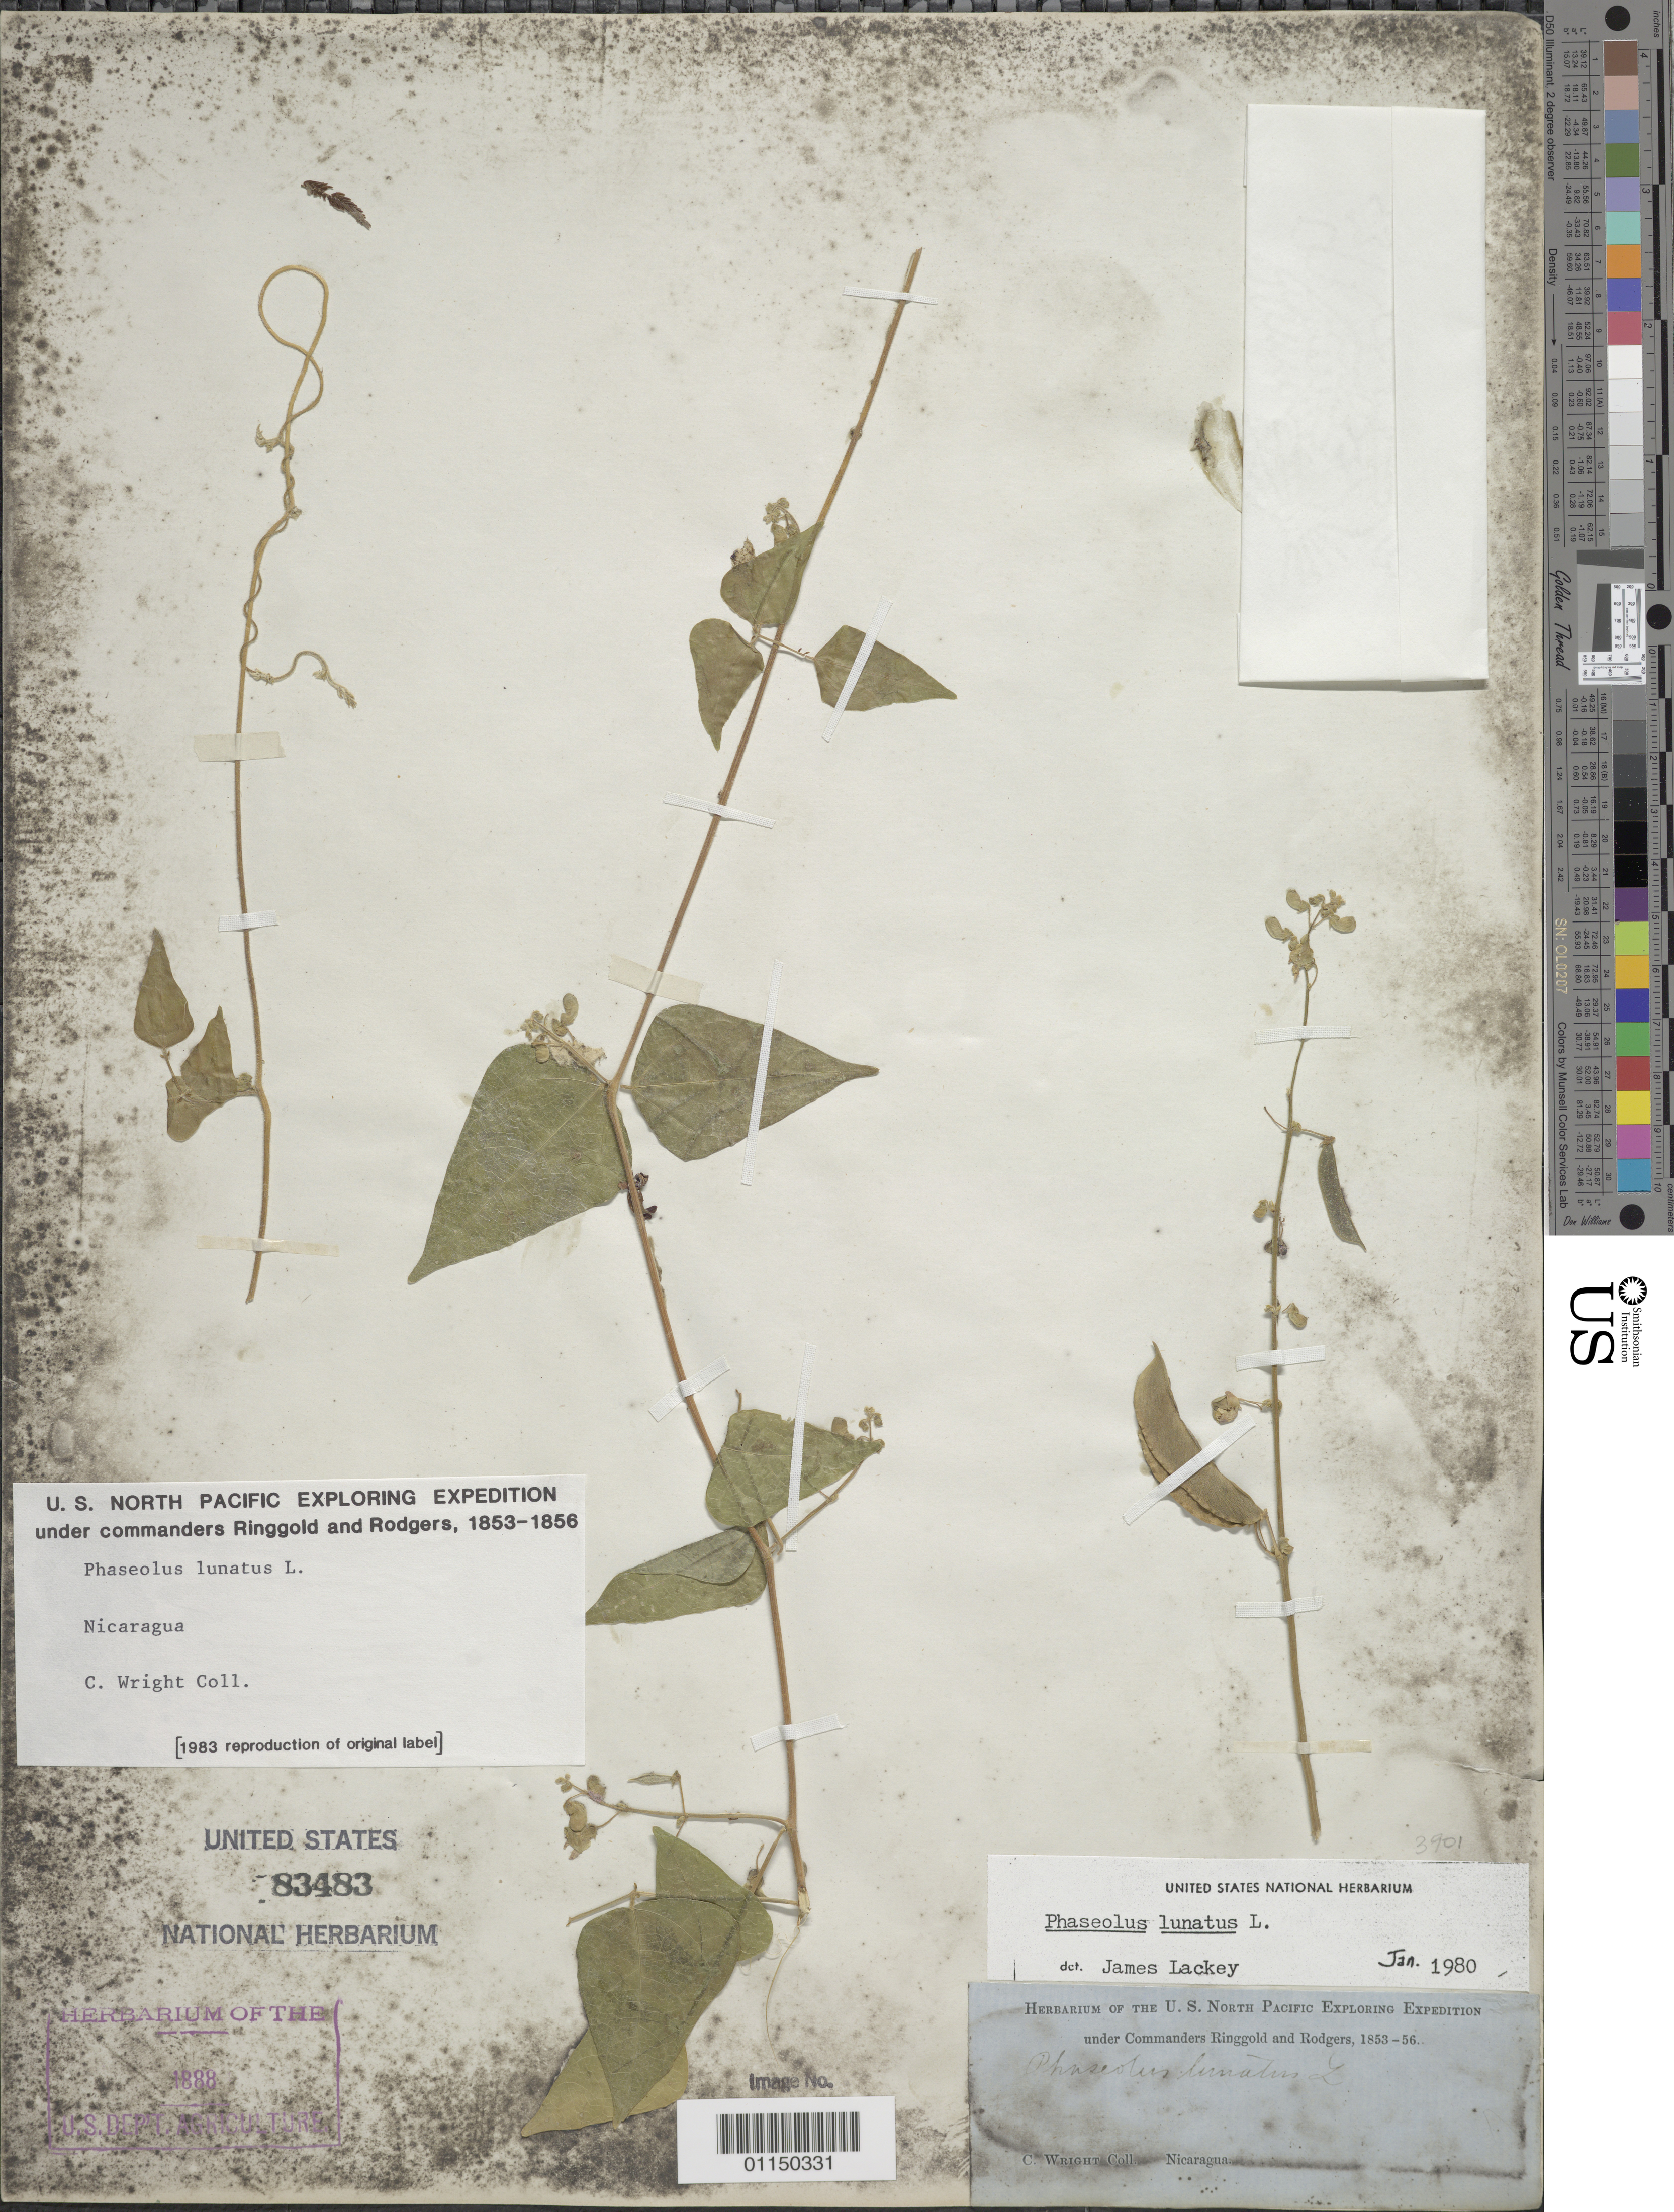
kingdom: Plantae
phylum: Tracheophyta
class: Magnoliopsida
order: Fabales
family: Fabaceae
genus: Phaseolus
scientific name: Phaseolus lunatus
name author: L.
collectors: C. Wright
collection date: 1853/1856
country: Nicaragua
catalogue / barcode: US 83483